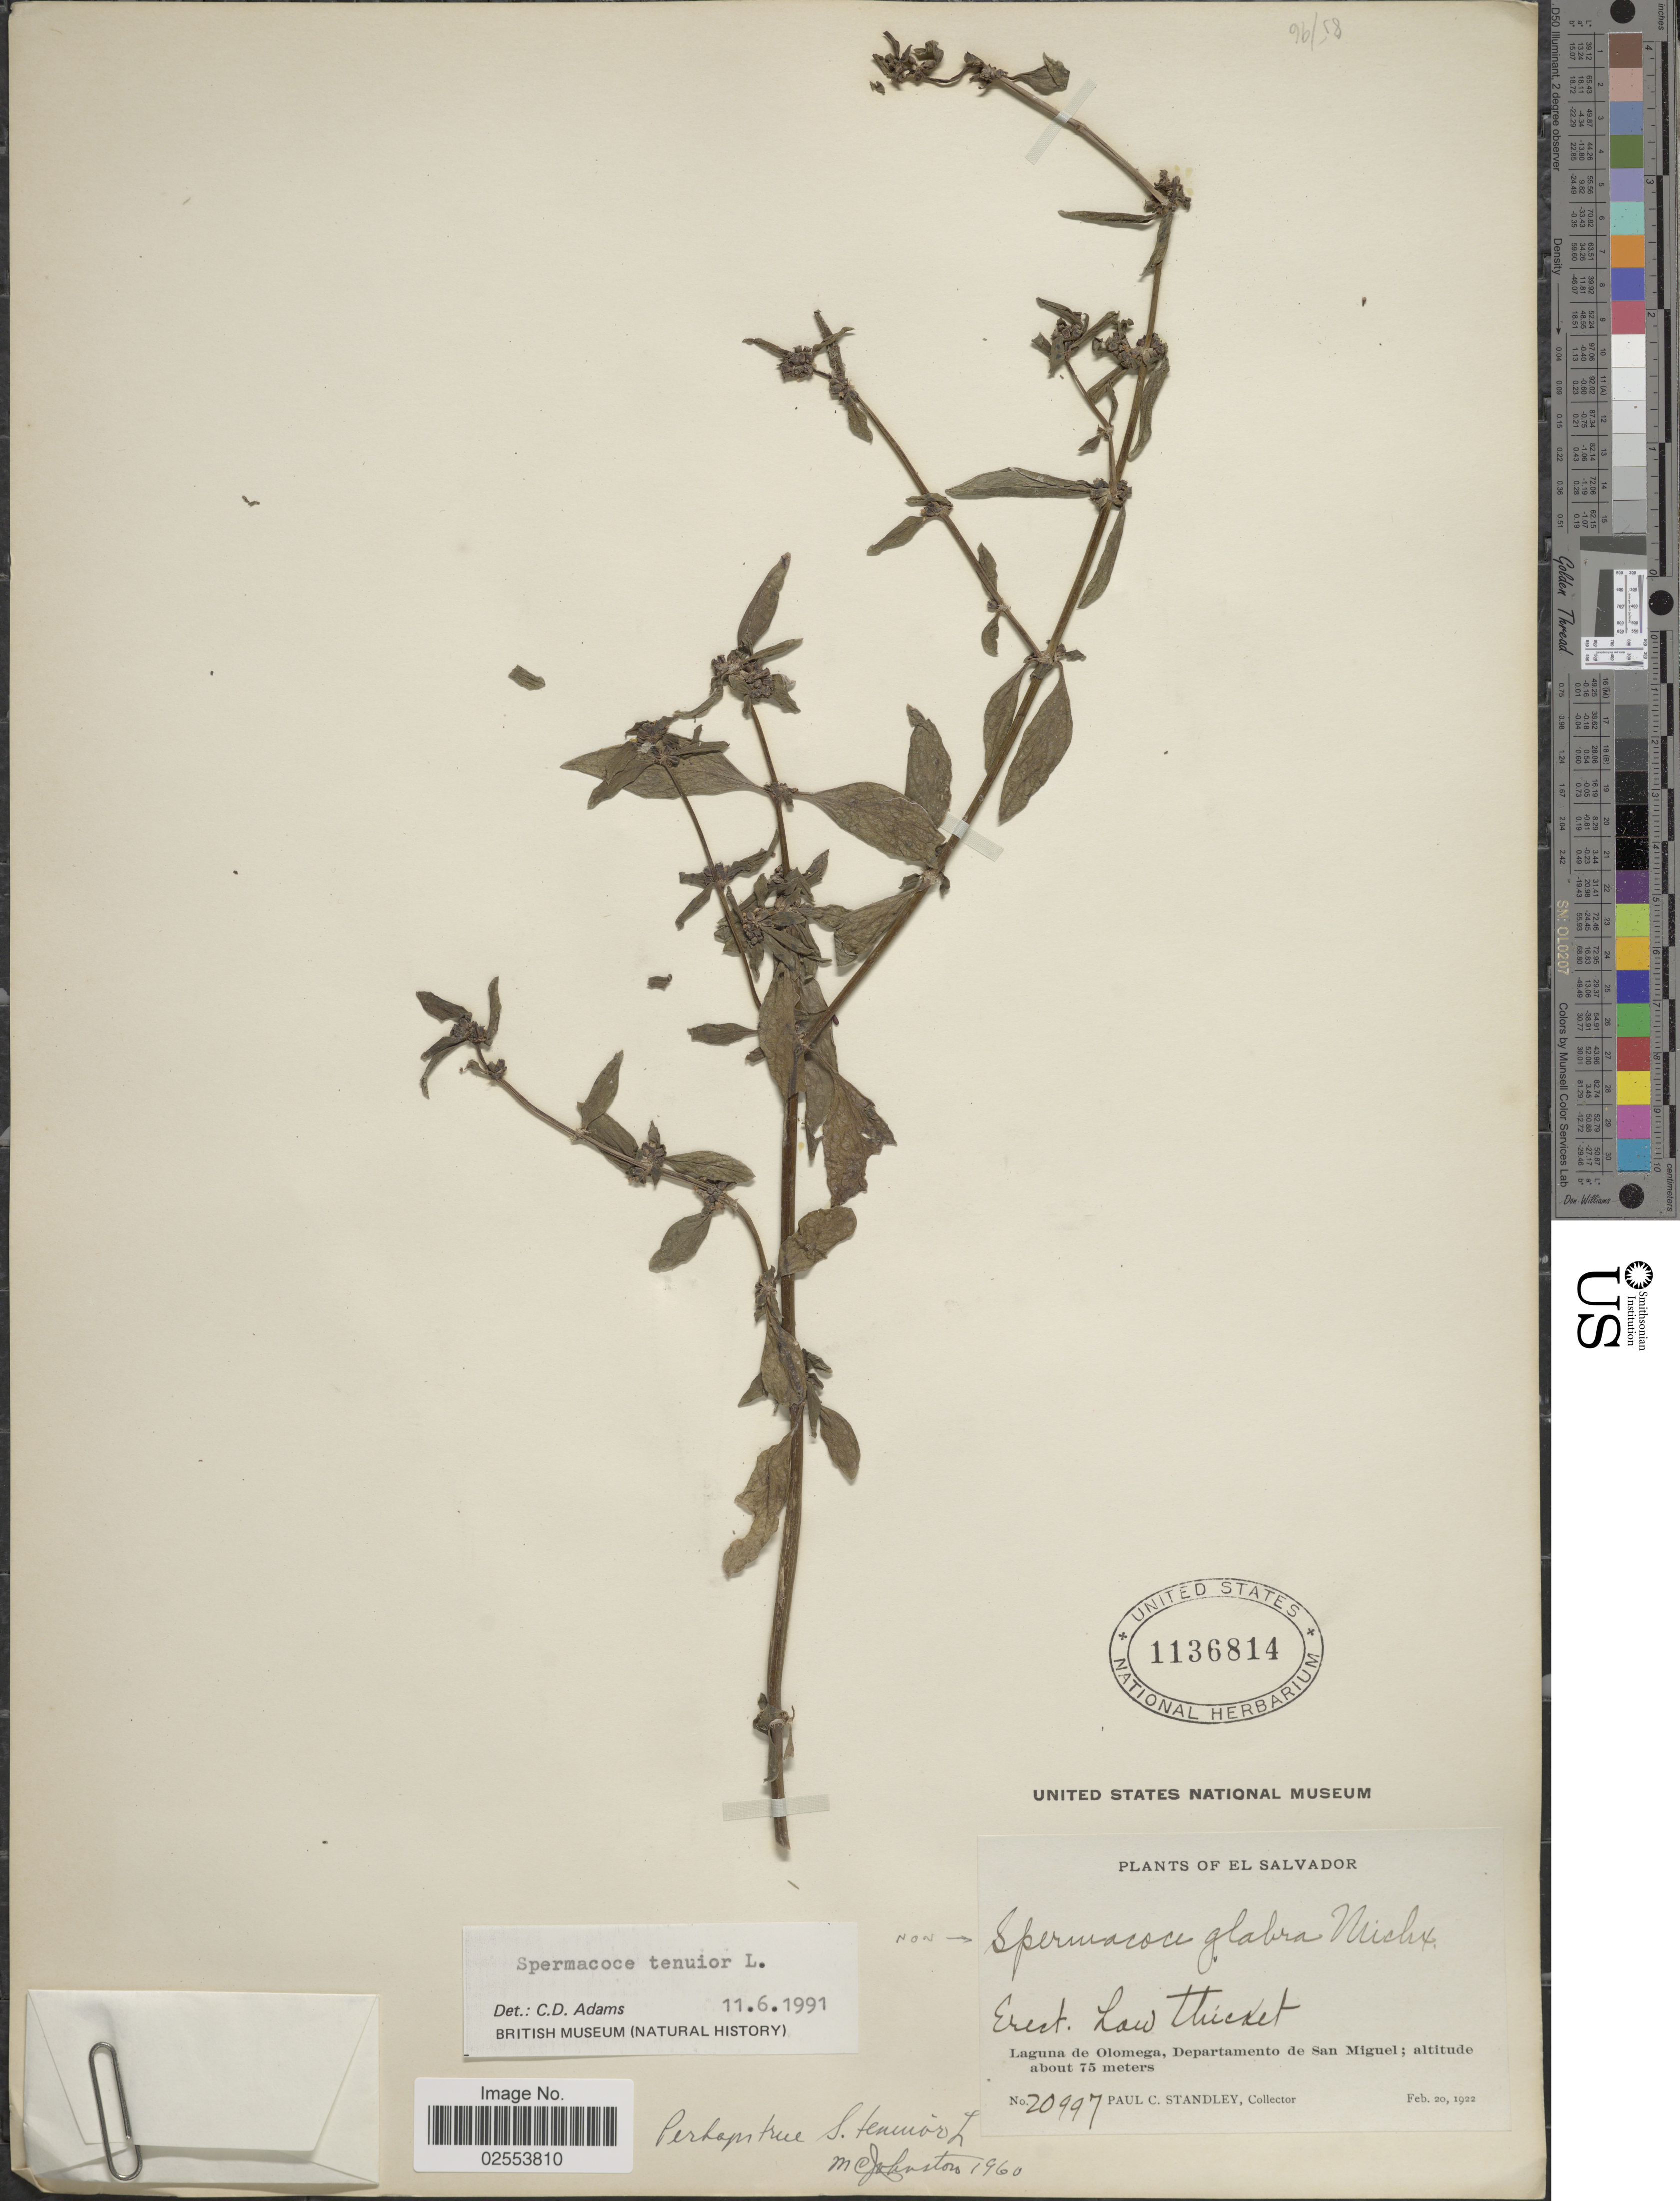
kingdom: Plantae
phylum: Tracheophyta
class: Magnoliopsida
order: Gentianales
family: Rubiaceae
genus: Spermacoce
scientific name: Spermacoce tenuior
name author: L.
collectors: P. C. Standley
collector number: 20997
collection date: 1922-02-20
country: El Salvador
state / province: San Miguel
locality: Low thicket, Laguna de Olomega.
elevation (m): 75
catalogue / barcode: US 1136814